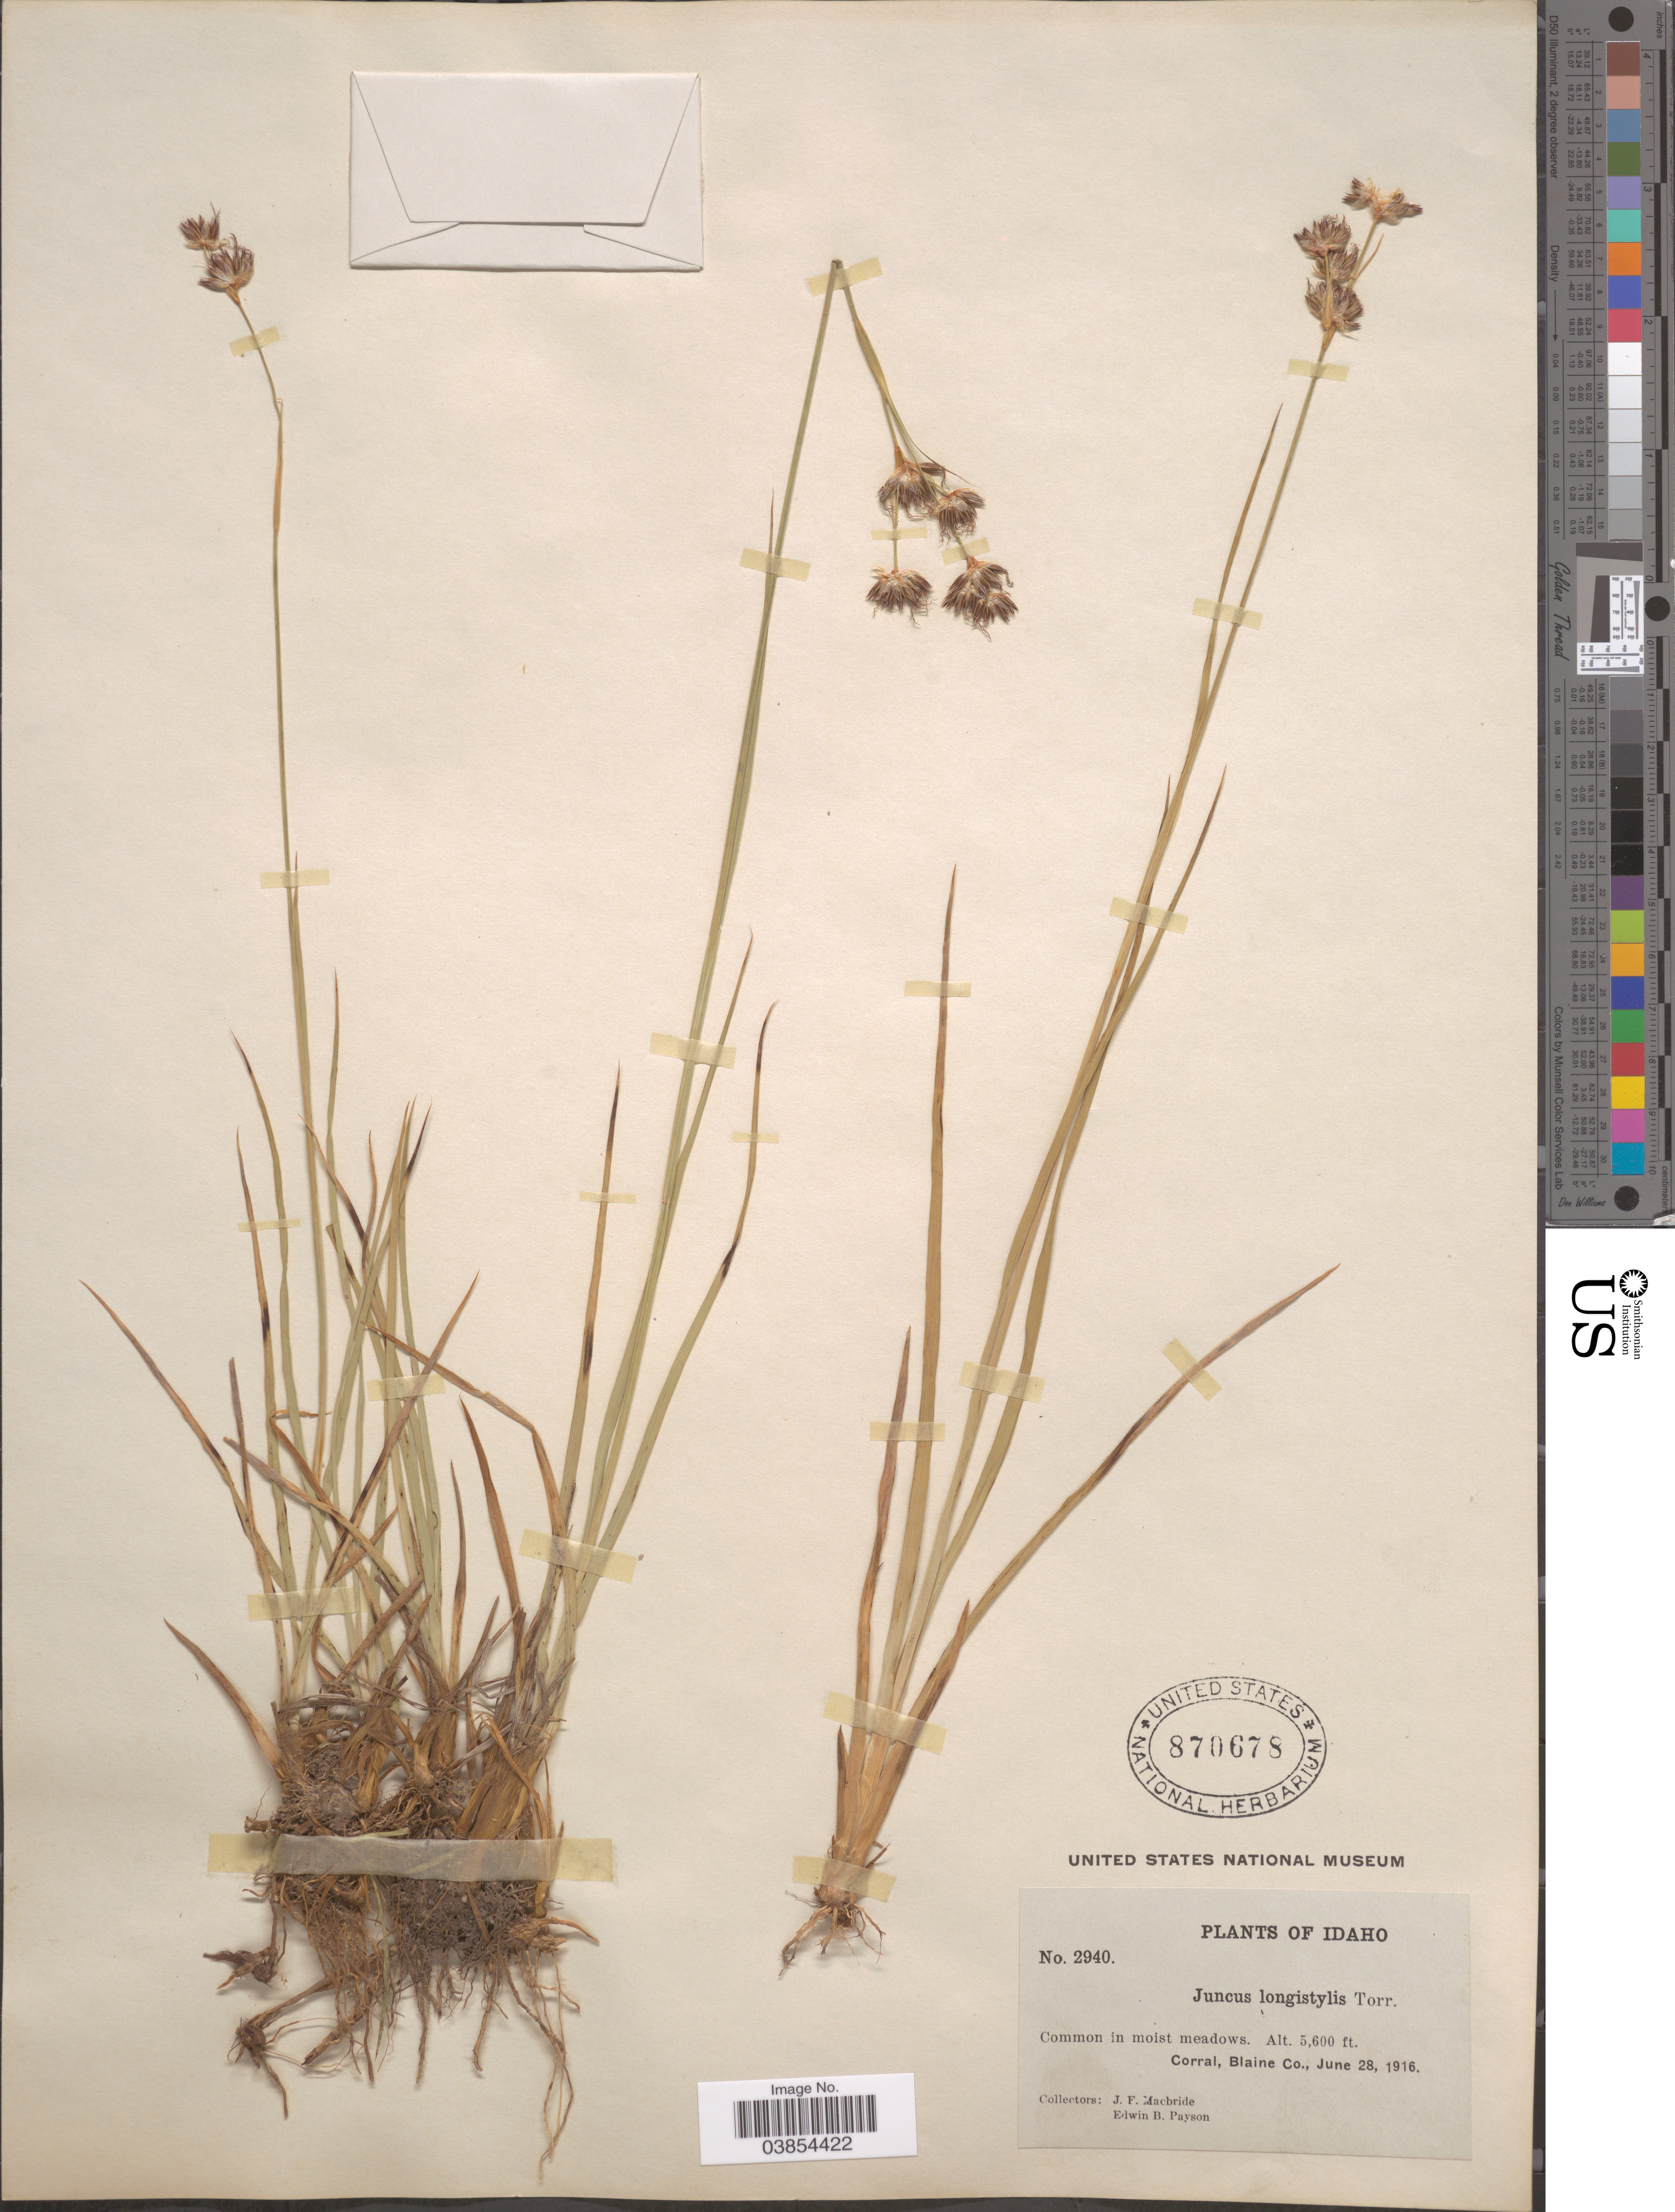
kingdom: Plantae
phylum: Tracheophyta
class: Liliopsida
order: Poales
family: Juncaceae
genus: Juncus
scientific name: Juncus longistylis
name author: Torr.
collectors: J. F. Macbride & E. B. Payson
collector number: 2940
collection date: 1916-06-28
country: United States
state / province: Idaho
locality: Corral, Blaine Co.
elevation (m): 1707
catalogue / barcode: US 870678